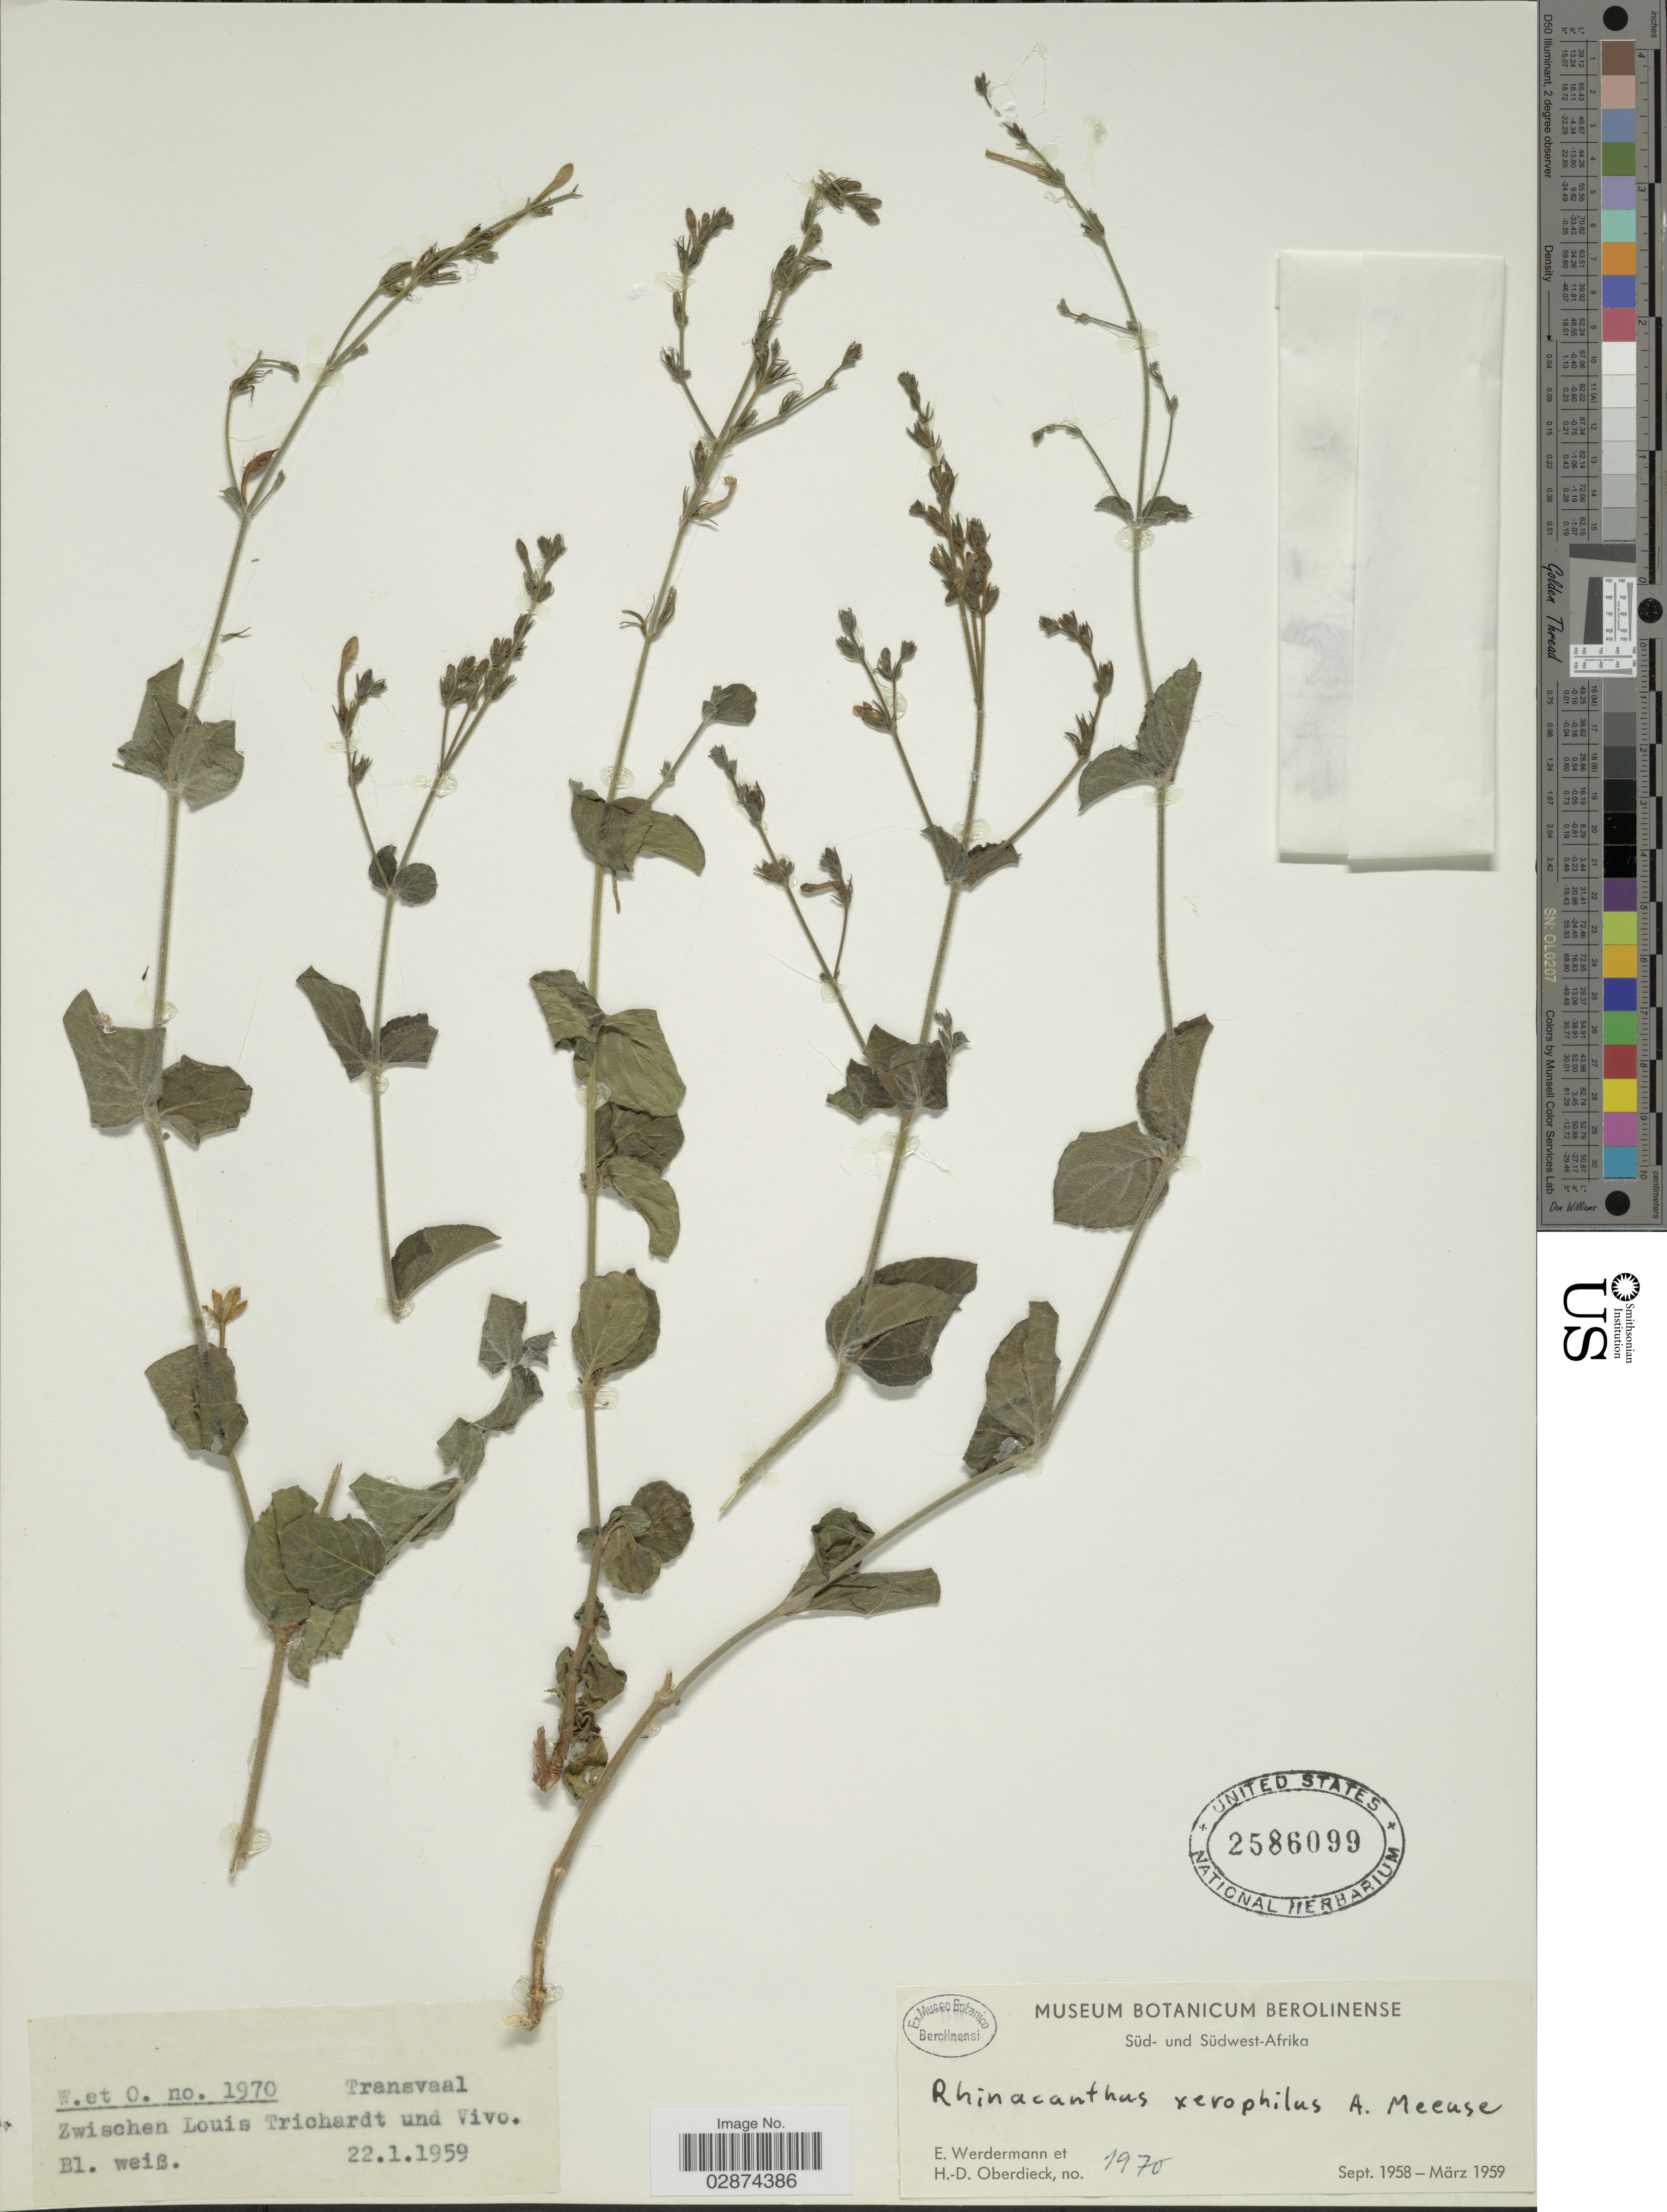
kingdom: Plantae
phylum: Tracheophyta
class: Magnoliopsida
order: Lamiales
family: Acanthaceae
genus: Rhinacanthus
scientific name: Rhinacanthus xerophilus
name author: A. Meeuse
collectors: E. Werdermann & H. Oberdieck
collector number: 1970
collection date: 1959-01-22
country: South Africa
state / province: Limpopo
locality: Transvaal. Zwischen Louis Trichardt und Vivo.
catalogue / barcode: US 2586099